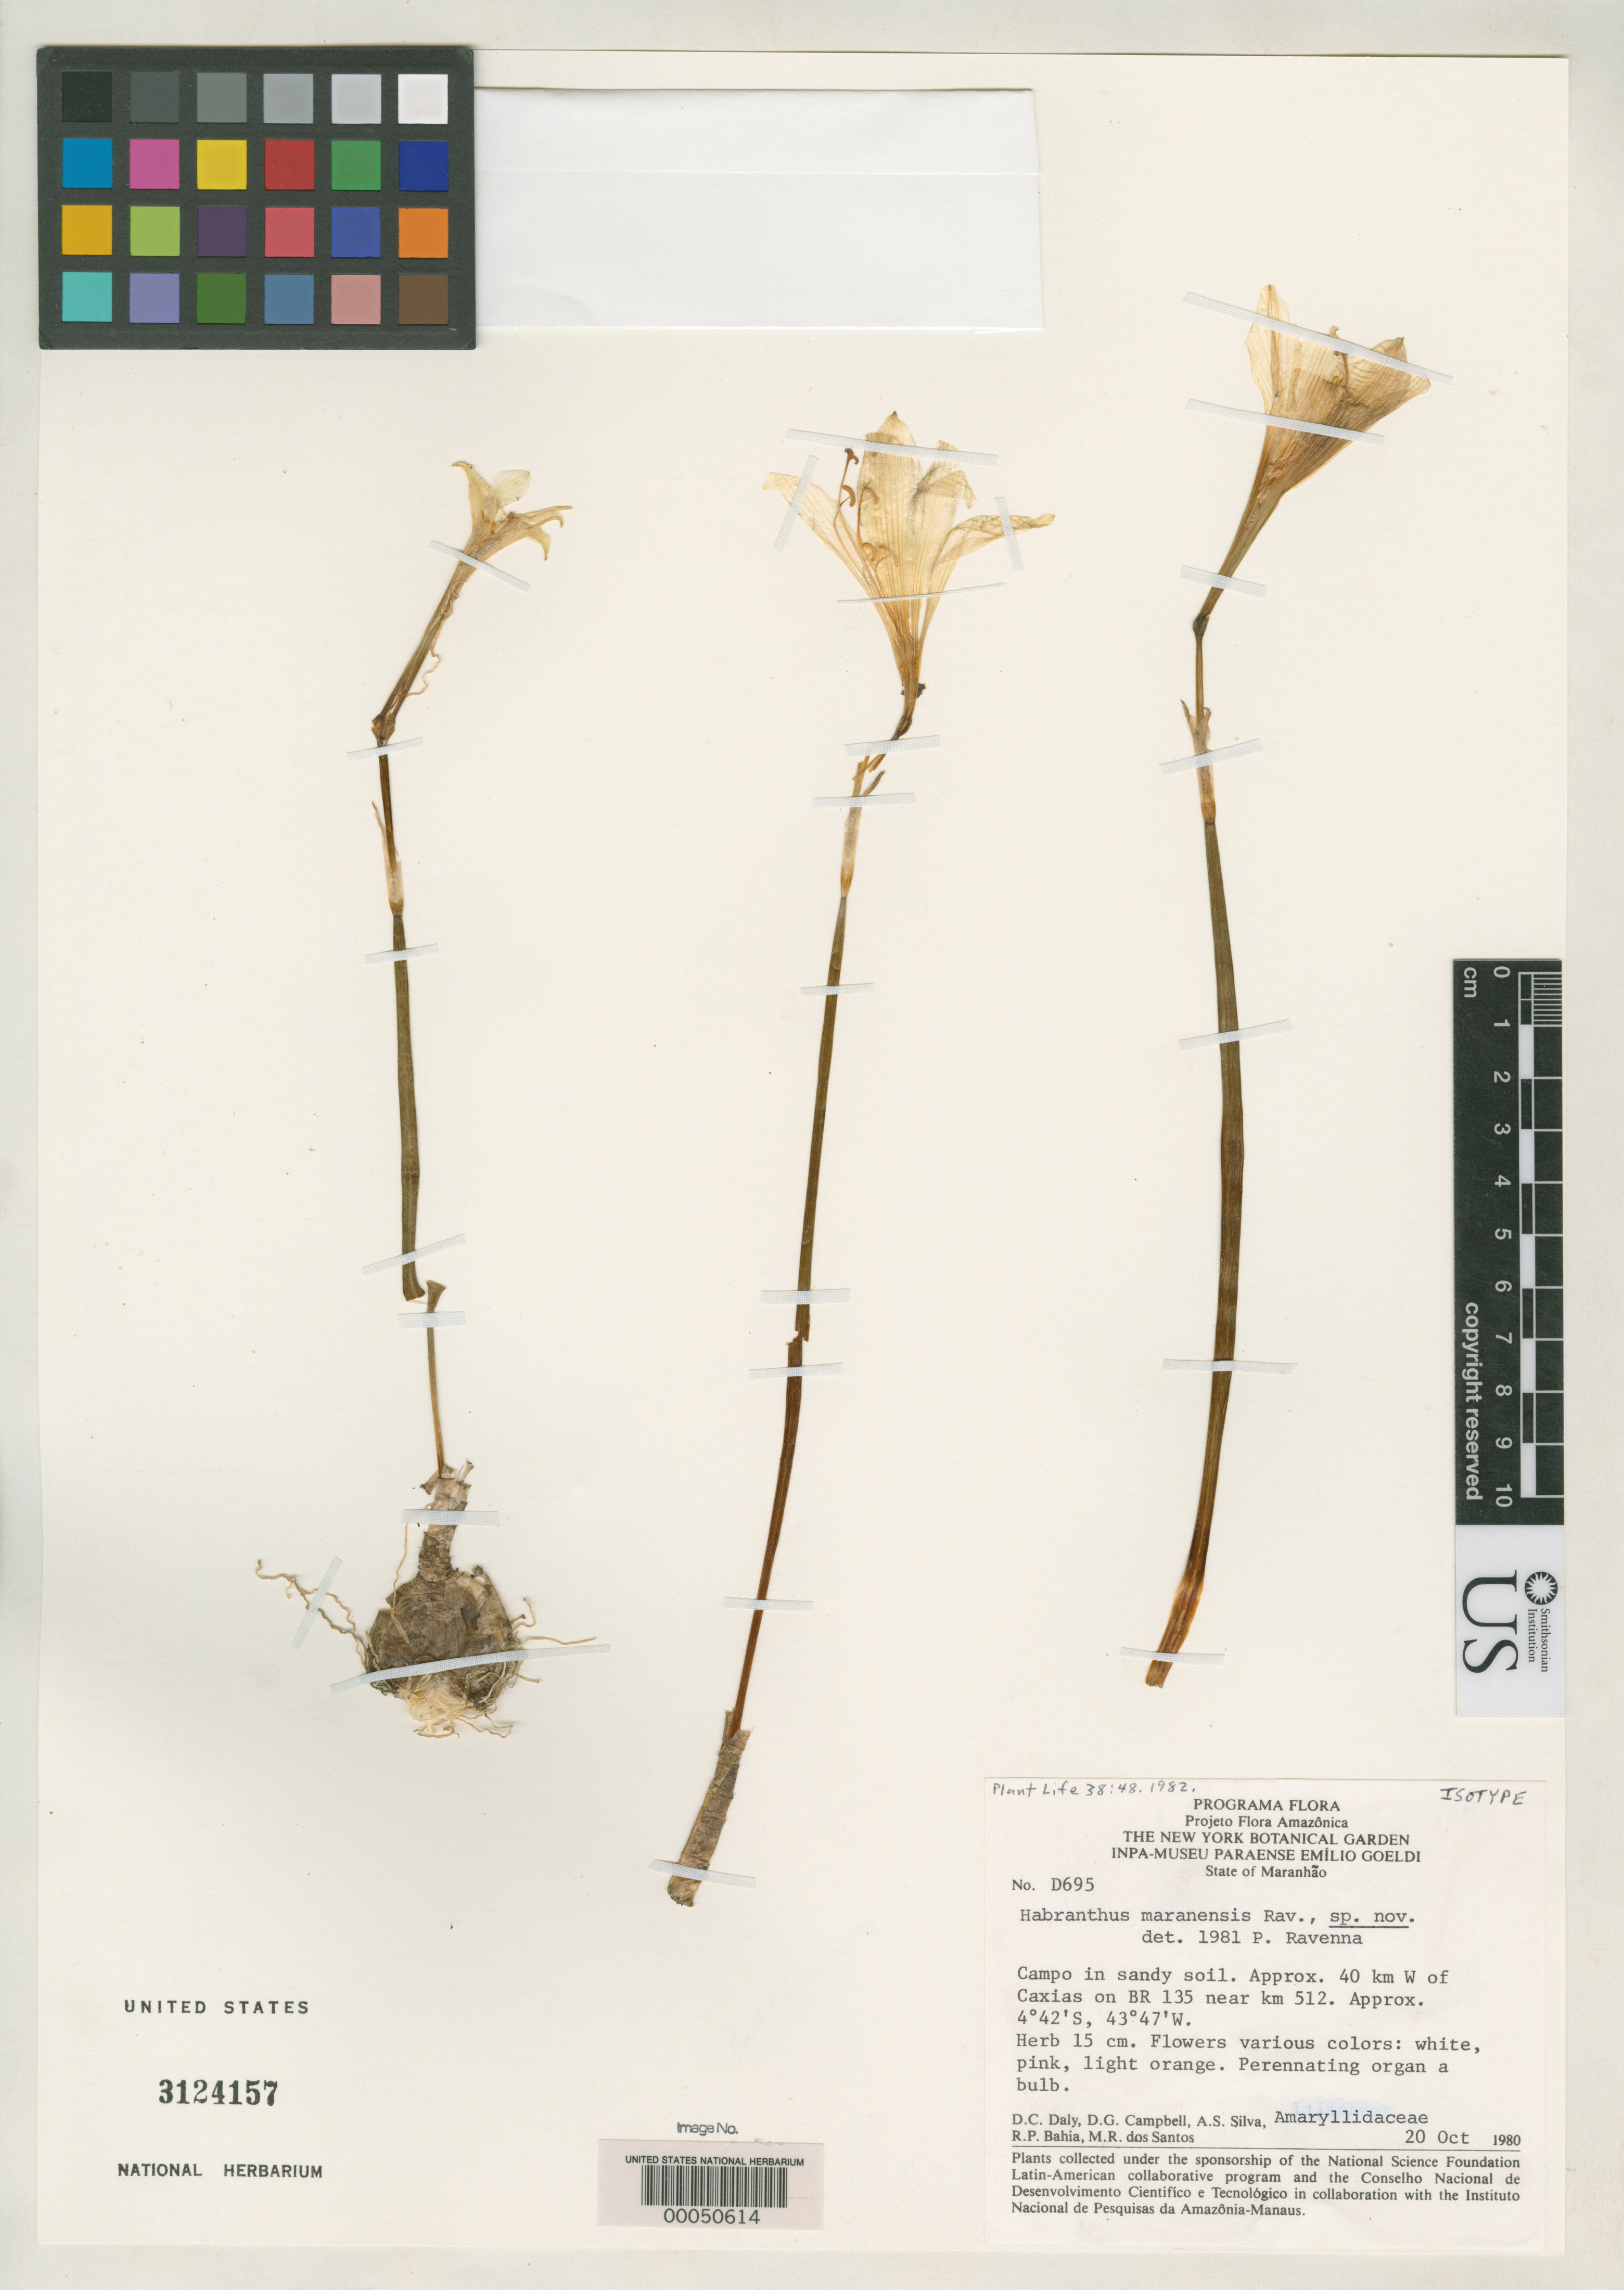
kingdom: Plantae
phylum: Tracheophyta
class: Liliopsida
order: Asparagales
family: Amaryllidaceae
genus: Habranthus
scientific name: Habranthus maranensis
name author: Ravenna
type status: Isotype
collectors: D. C. Daly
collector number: D 695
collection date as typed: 20 Oct 1980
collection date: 1980-10-20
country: Brazil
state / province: Maranhão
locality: Aprox. 40 km N of Caxias, on BR 135, near km 512.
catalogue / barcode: US 3124157